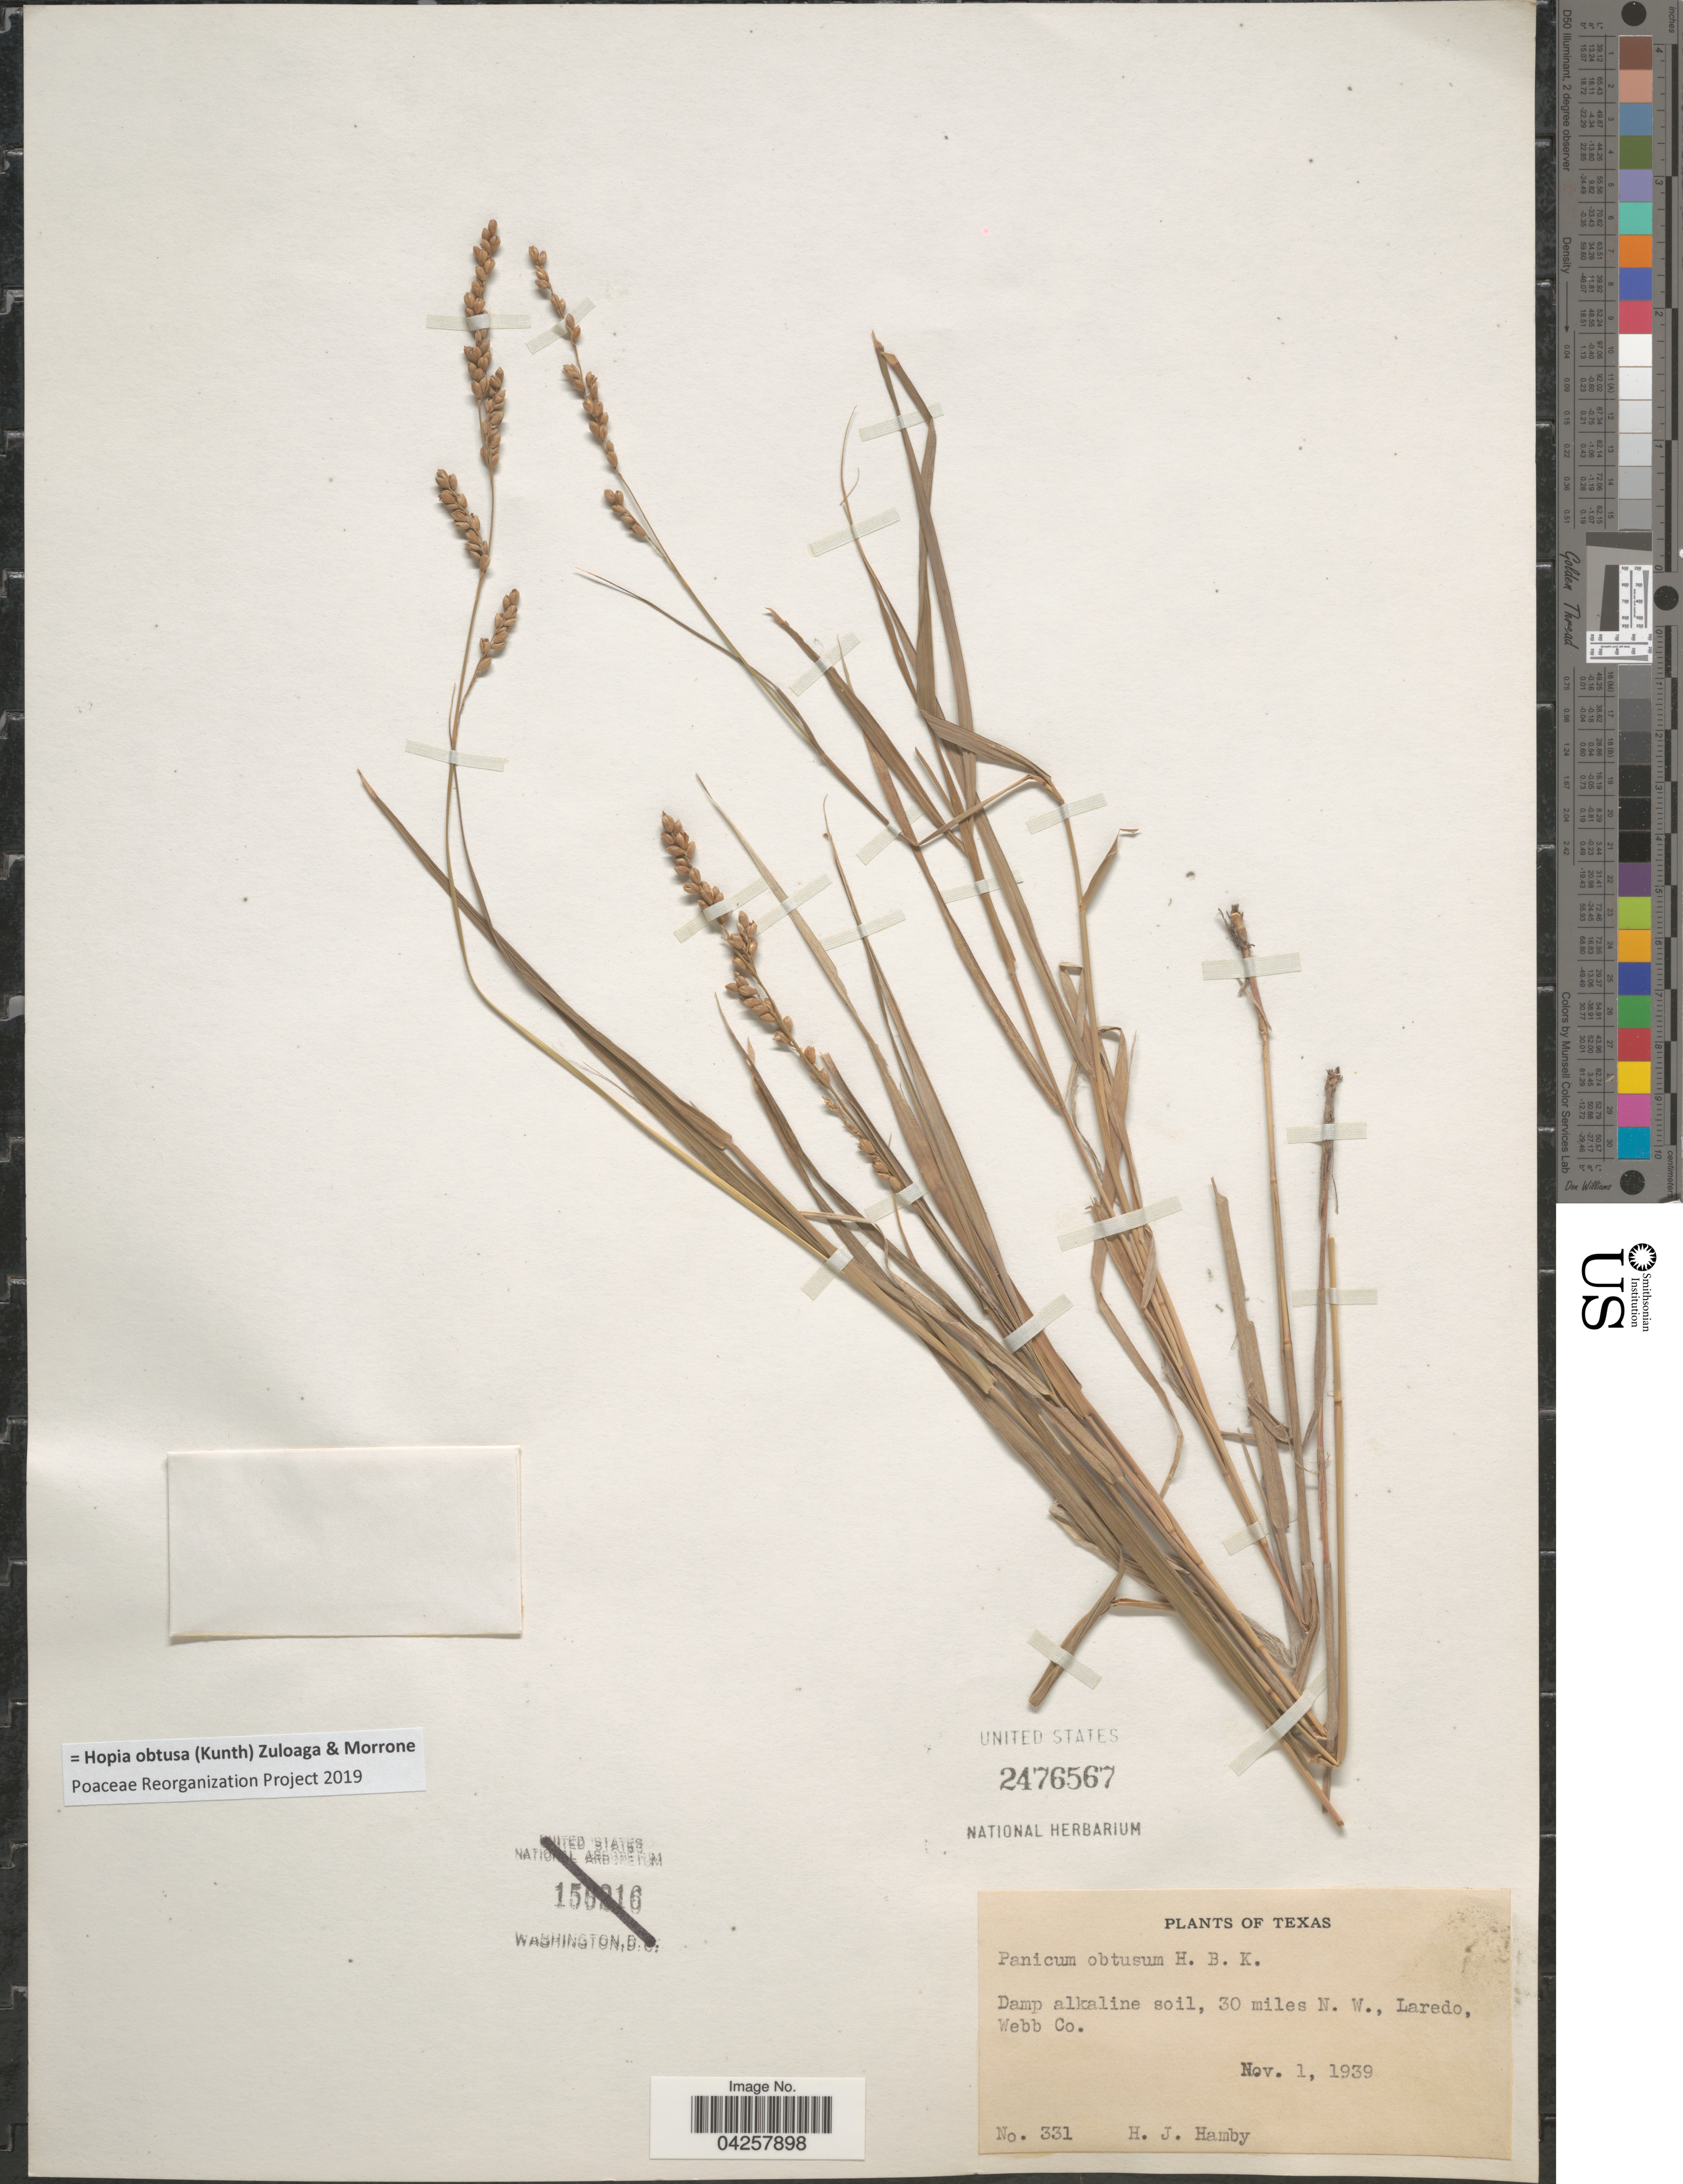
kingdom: Plantae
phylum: Tracheophyta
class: Liliopsida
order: Poales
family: Poaceae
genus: Hopia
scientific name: Hopia obtusa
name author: (Kunth) Zuloaga & Morrone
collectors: H. Hamby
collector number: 331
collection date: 1939-11-01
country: United States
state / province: Texas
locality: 30 miles N. W., Laredo, Webb Co.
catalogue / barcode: US 2476567